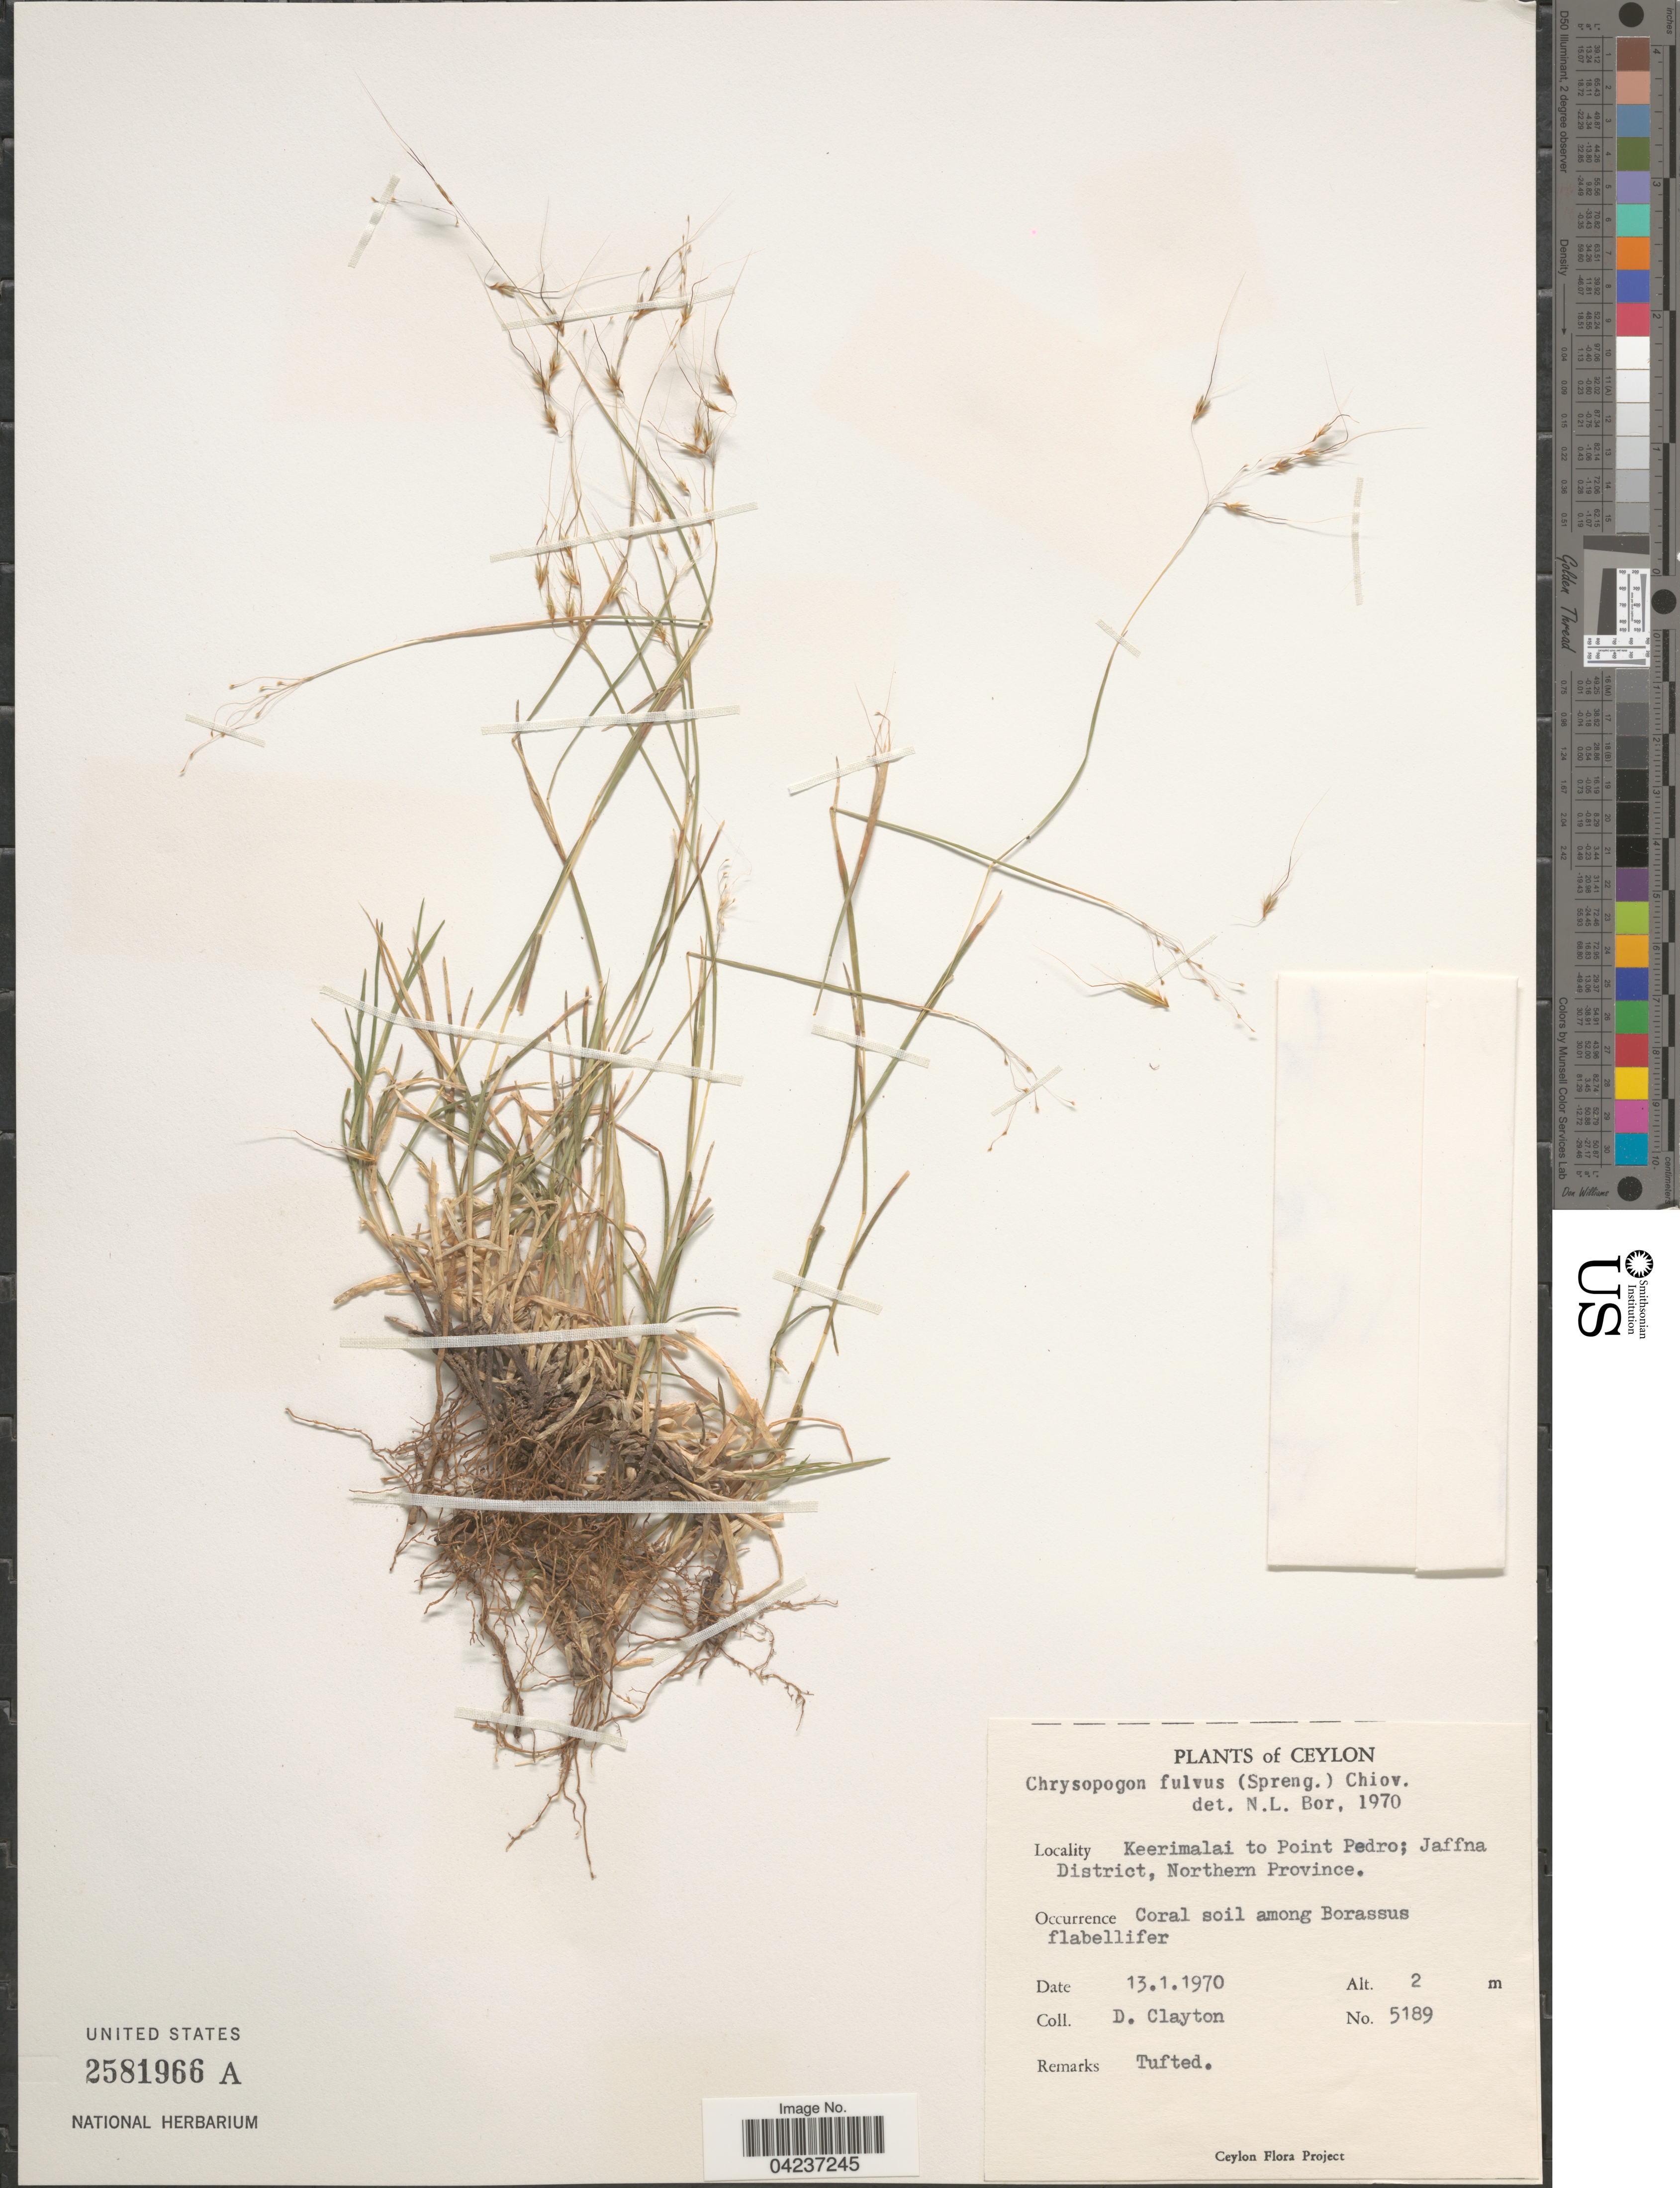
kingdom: Plantae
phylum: Tracheophyta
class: Liliopsida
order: Poales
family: Poaceae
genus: Chrysopogon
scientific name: Chrysopogon gryllus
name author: (L.) Trin.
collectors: D. Clayton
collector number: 5189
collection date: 1970-01-13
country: Sri Lanka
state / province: Northern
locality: Ceylon. Keerimalai to Point Pedro; Jaffna District. Coral soil among Borassus flabellifer.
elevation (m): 2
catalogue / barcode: US 2581966A